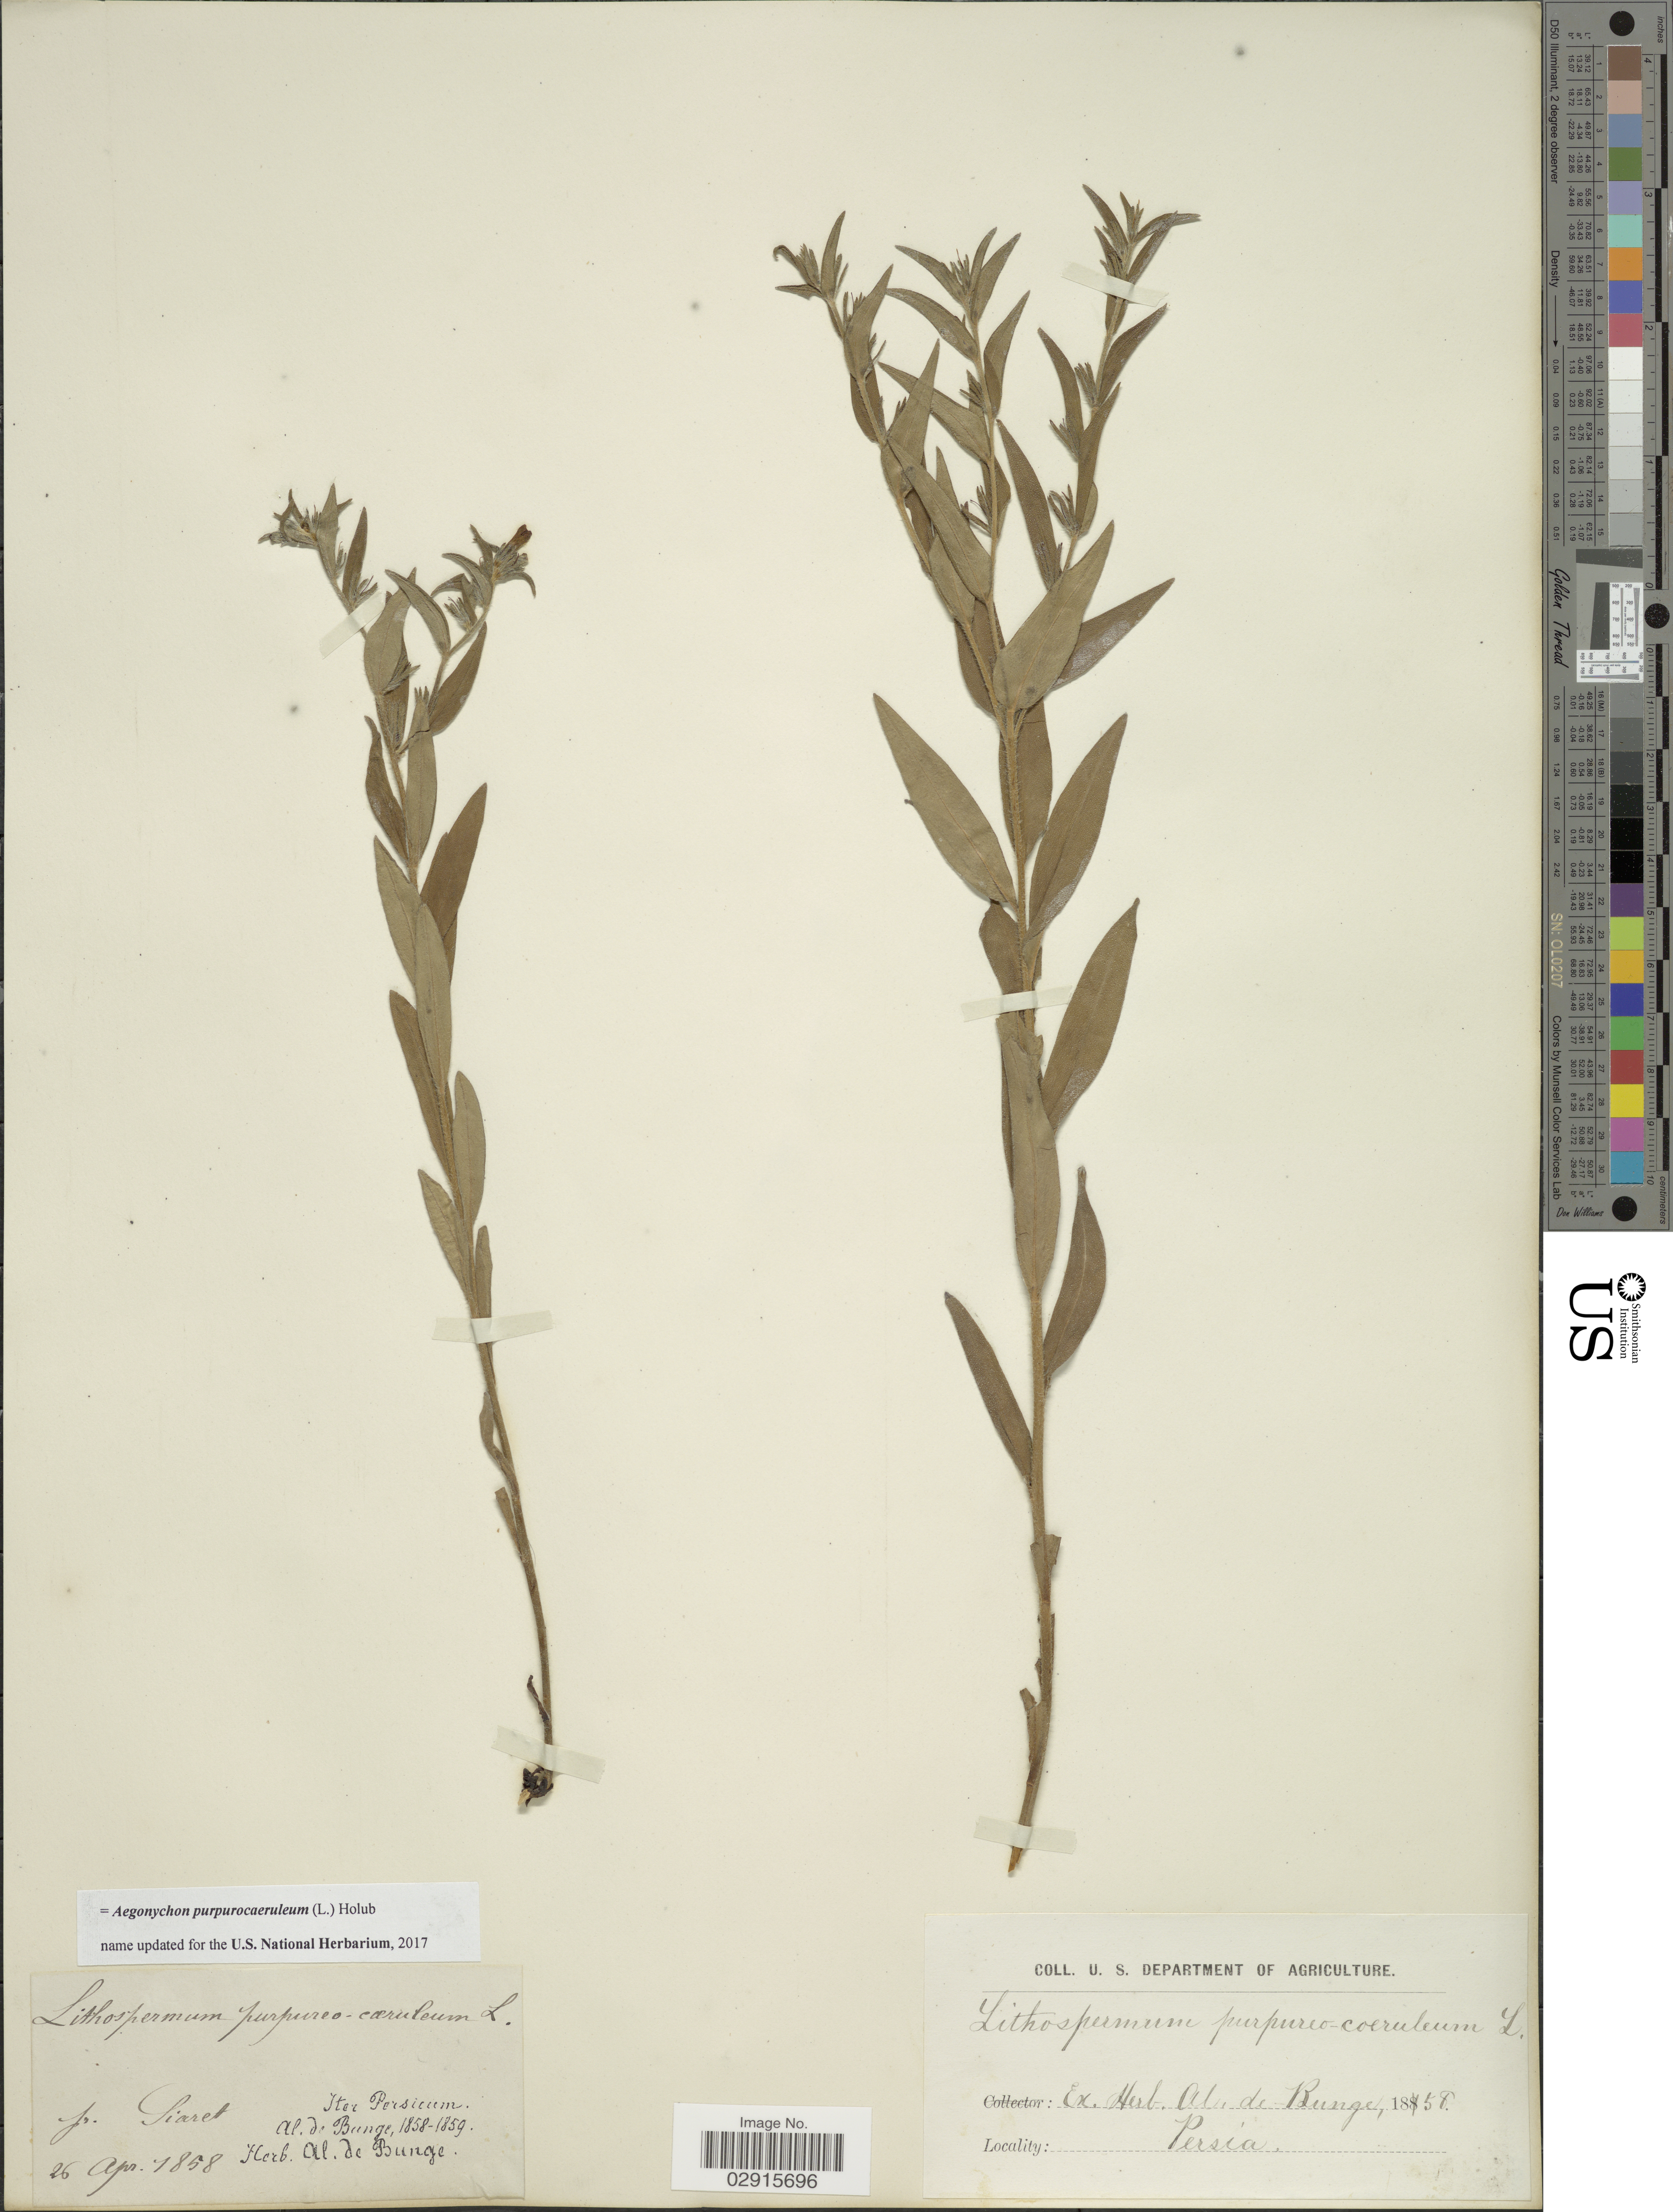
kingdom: Plantae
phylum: Tracheophyta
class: Magnoliopsida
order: Boraginales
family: Boraginaceae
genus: Aegonychon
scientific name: Aegonychon purpurocaeruleum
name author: (L.) Holub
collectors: A. de Bunge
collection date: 1858-04-26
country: Iran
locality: Pr. Siaret. Iter Persicum. Persia.